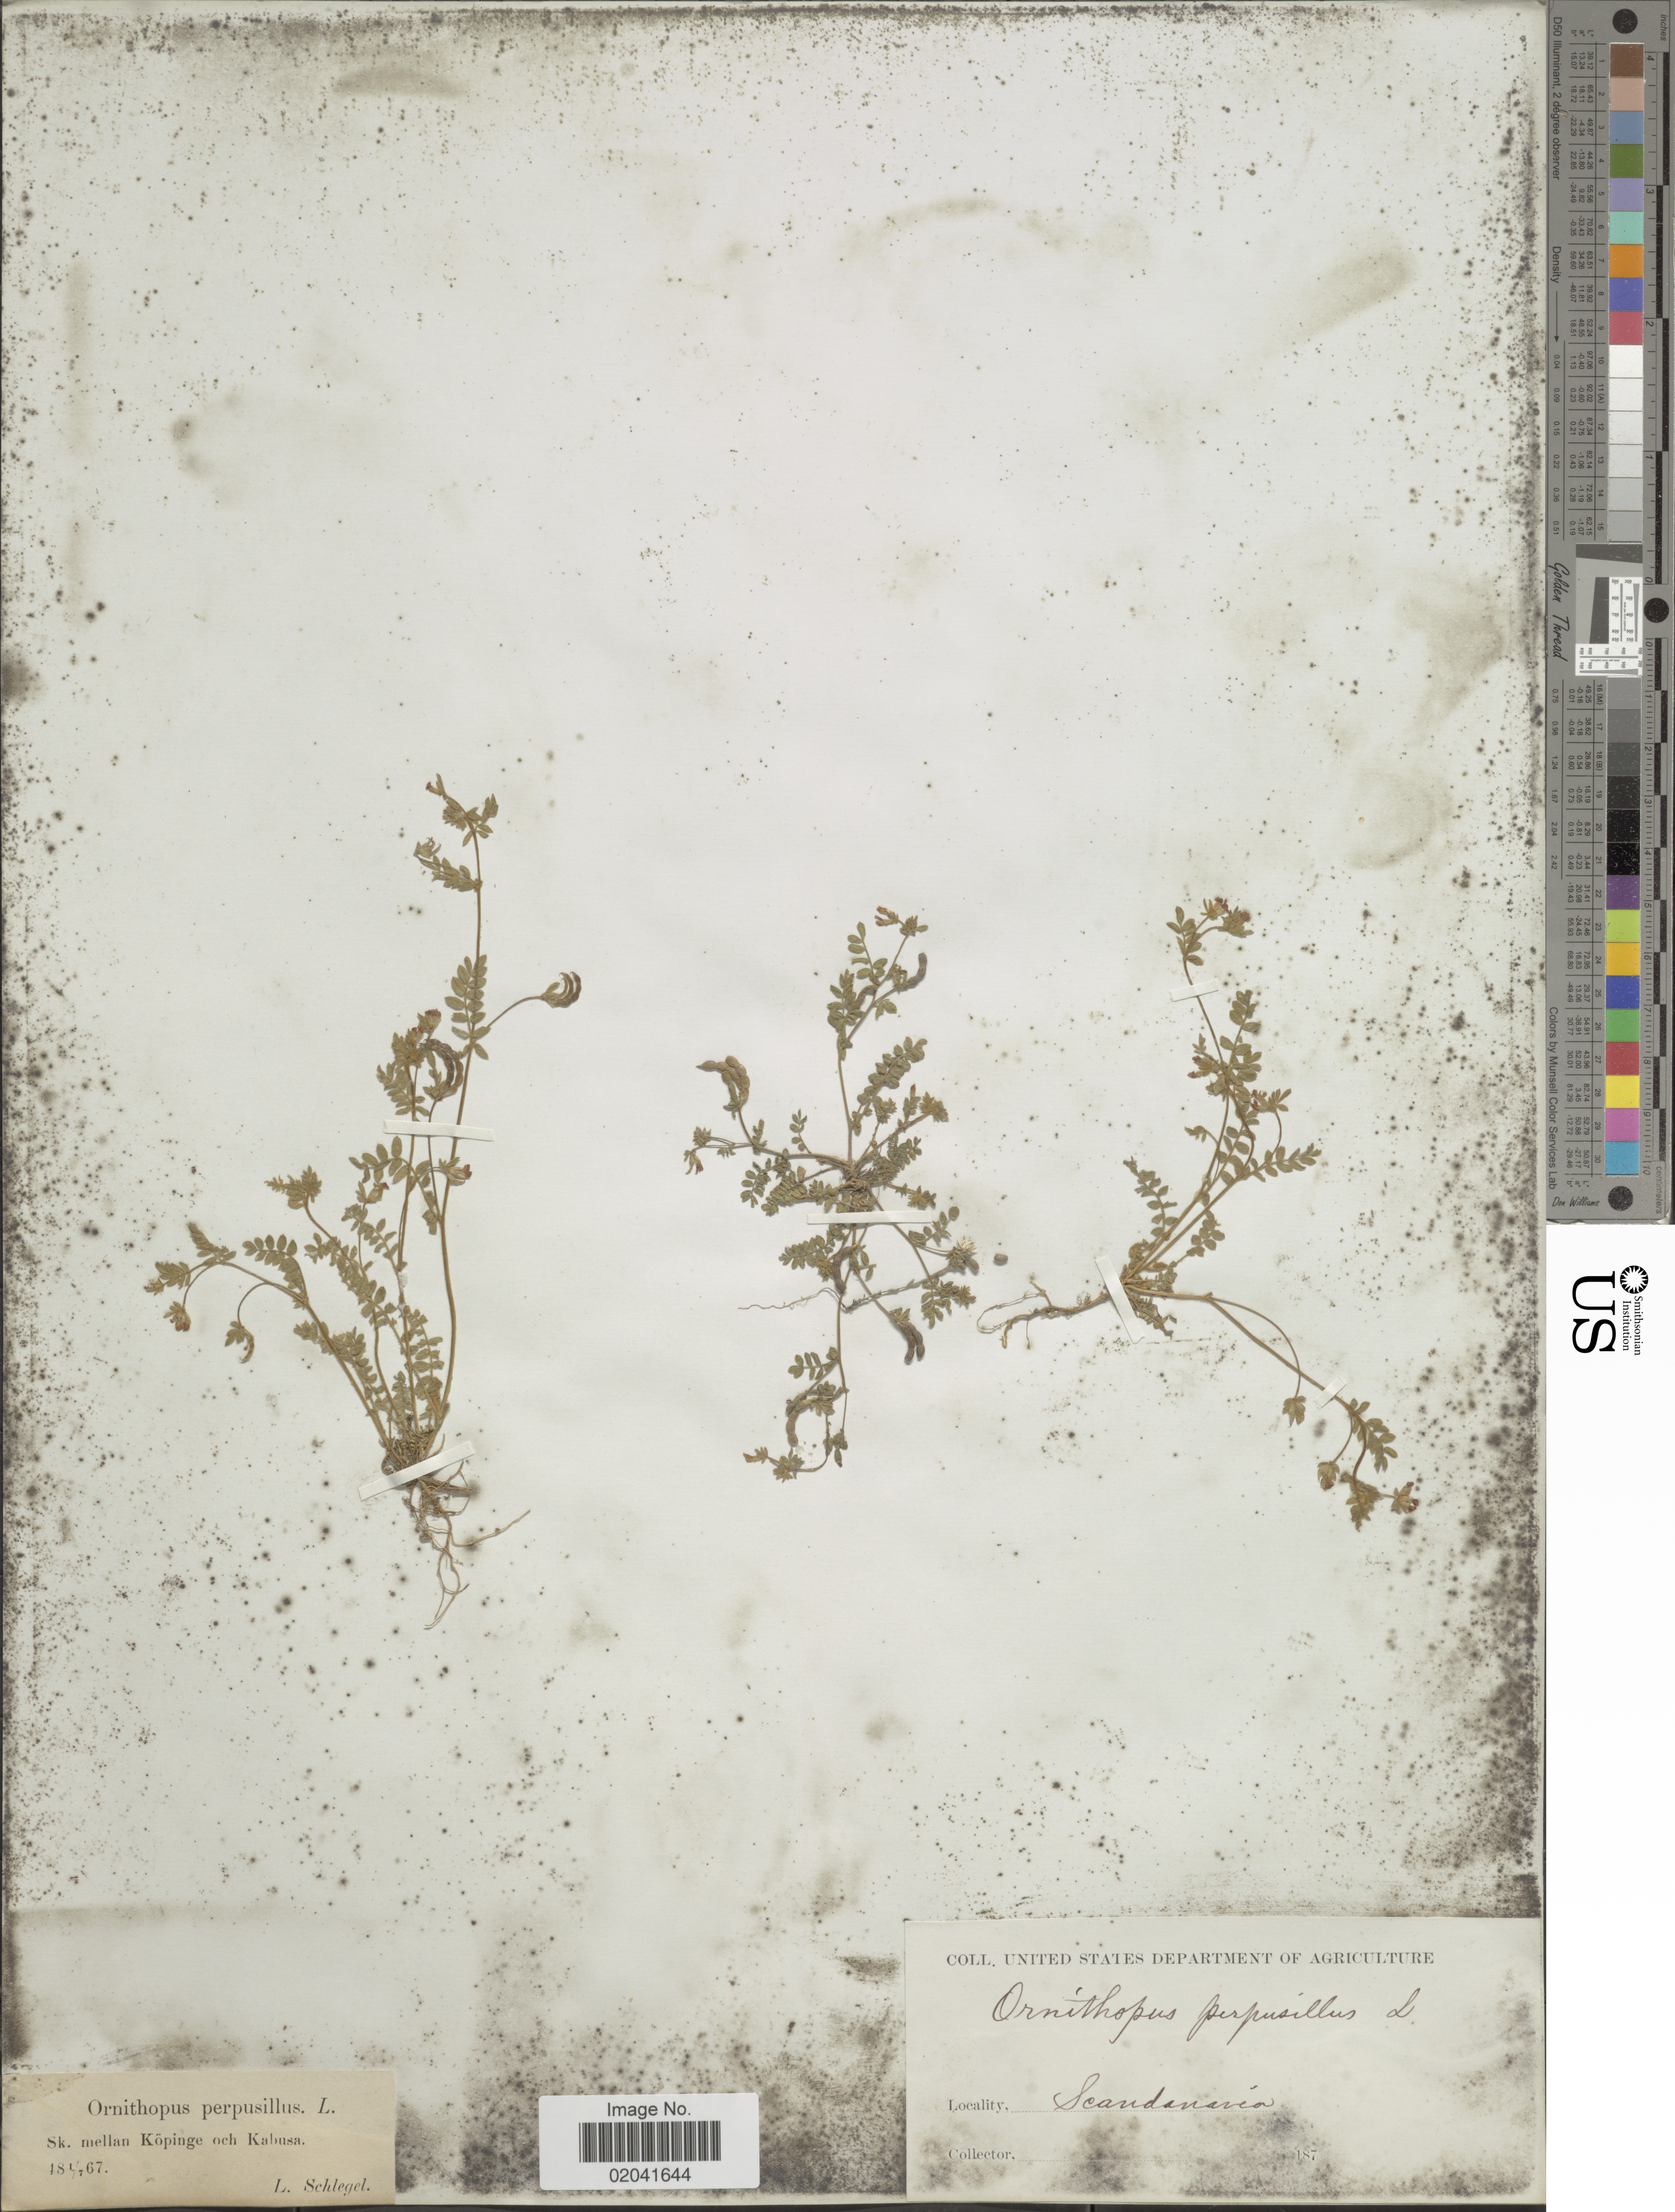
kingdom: Plantae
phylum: Tracheophyta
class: Magnoliopsida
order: Fabales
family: Fabaceae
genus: Ornithopus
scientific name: Ornithopus perpusillus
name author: L.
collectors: L. Schlegel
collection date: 1867-07-01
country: Sweden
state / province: Skåne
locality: Sk. mellan Kopinge och Kabusa. Scandinavia.